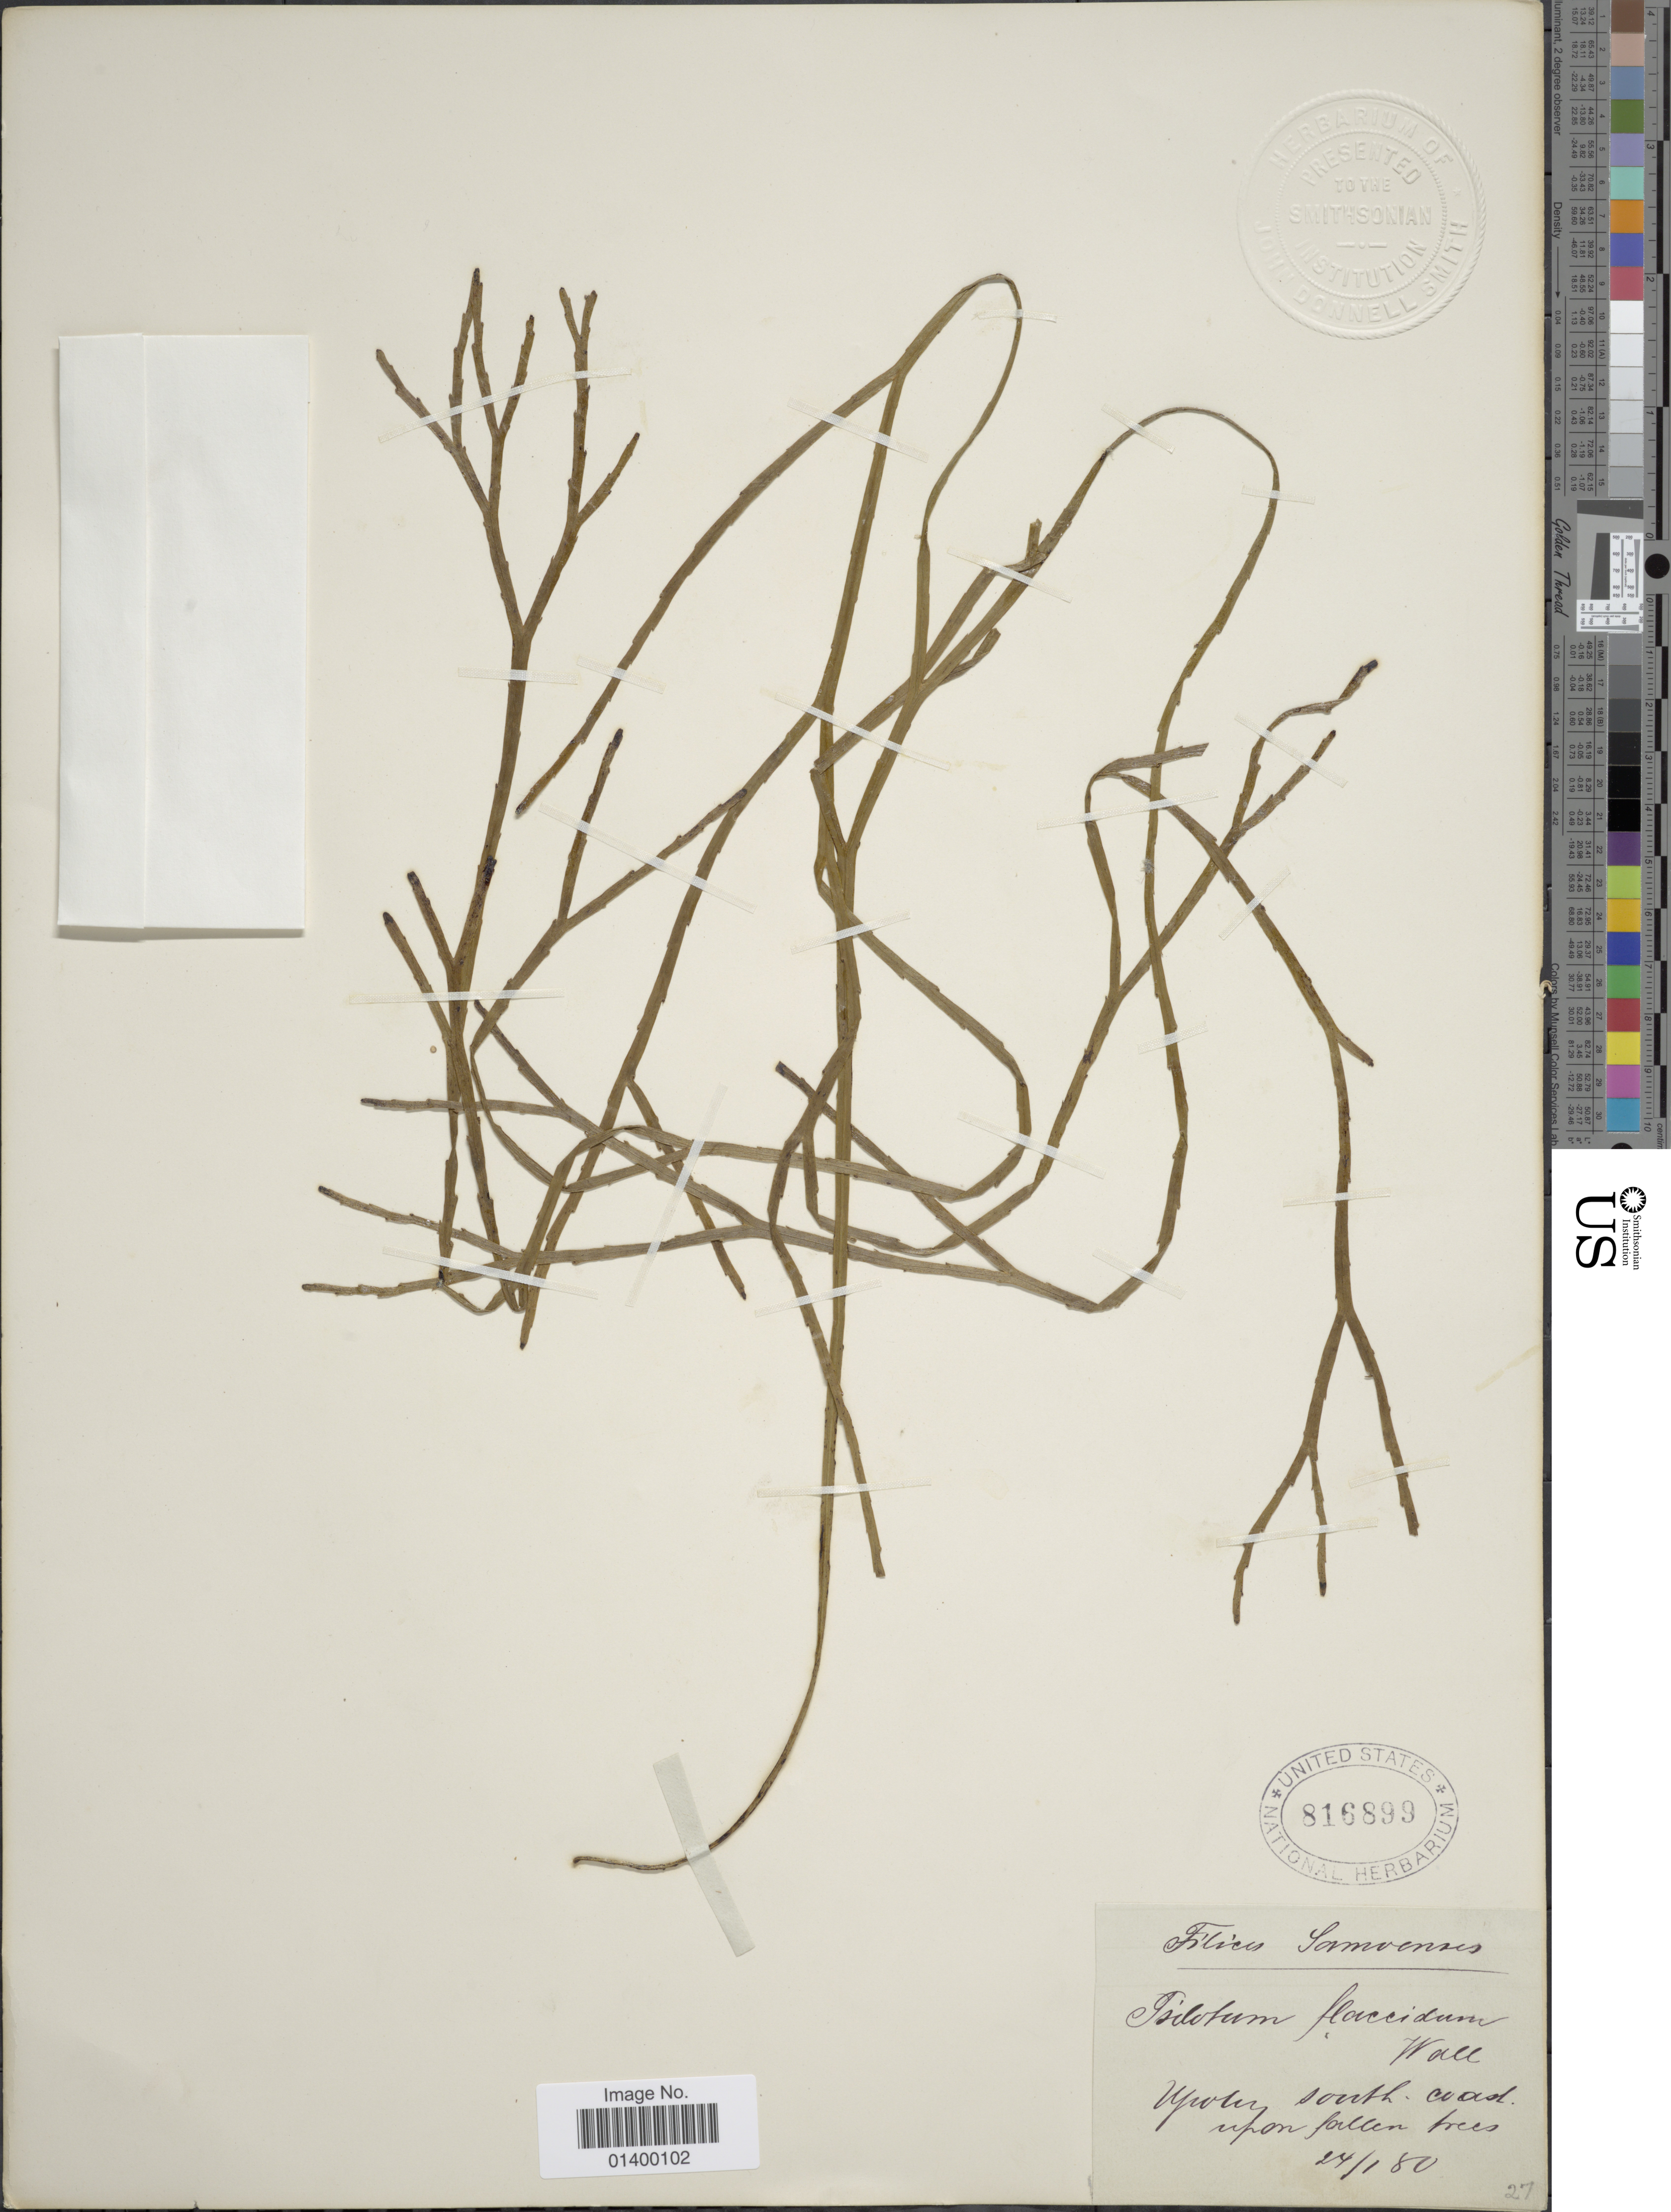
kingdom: Plantae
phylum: Tracheophyta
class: Polypodiopsida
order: Psilotales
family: Psilotaceae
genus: Psilotum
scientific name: Psilotum complanatum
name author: Sw.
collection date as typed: Transcribed d/m/y: 24/1/80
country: Samoa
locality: Samoa, Upolu south coast upon fallen trees.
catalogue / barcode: US 816899